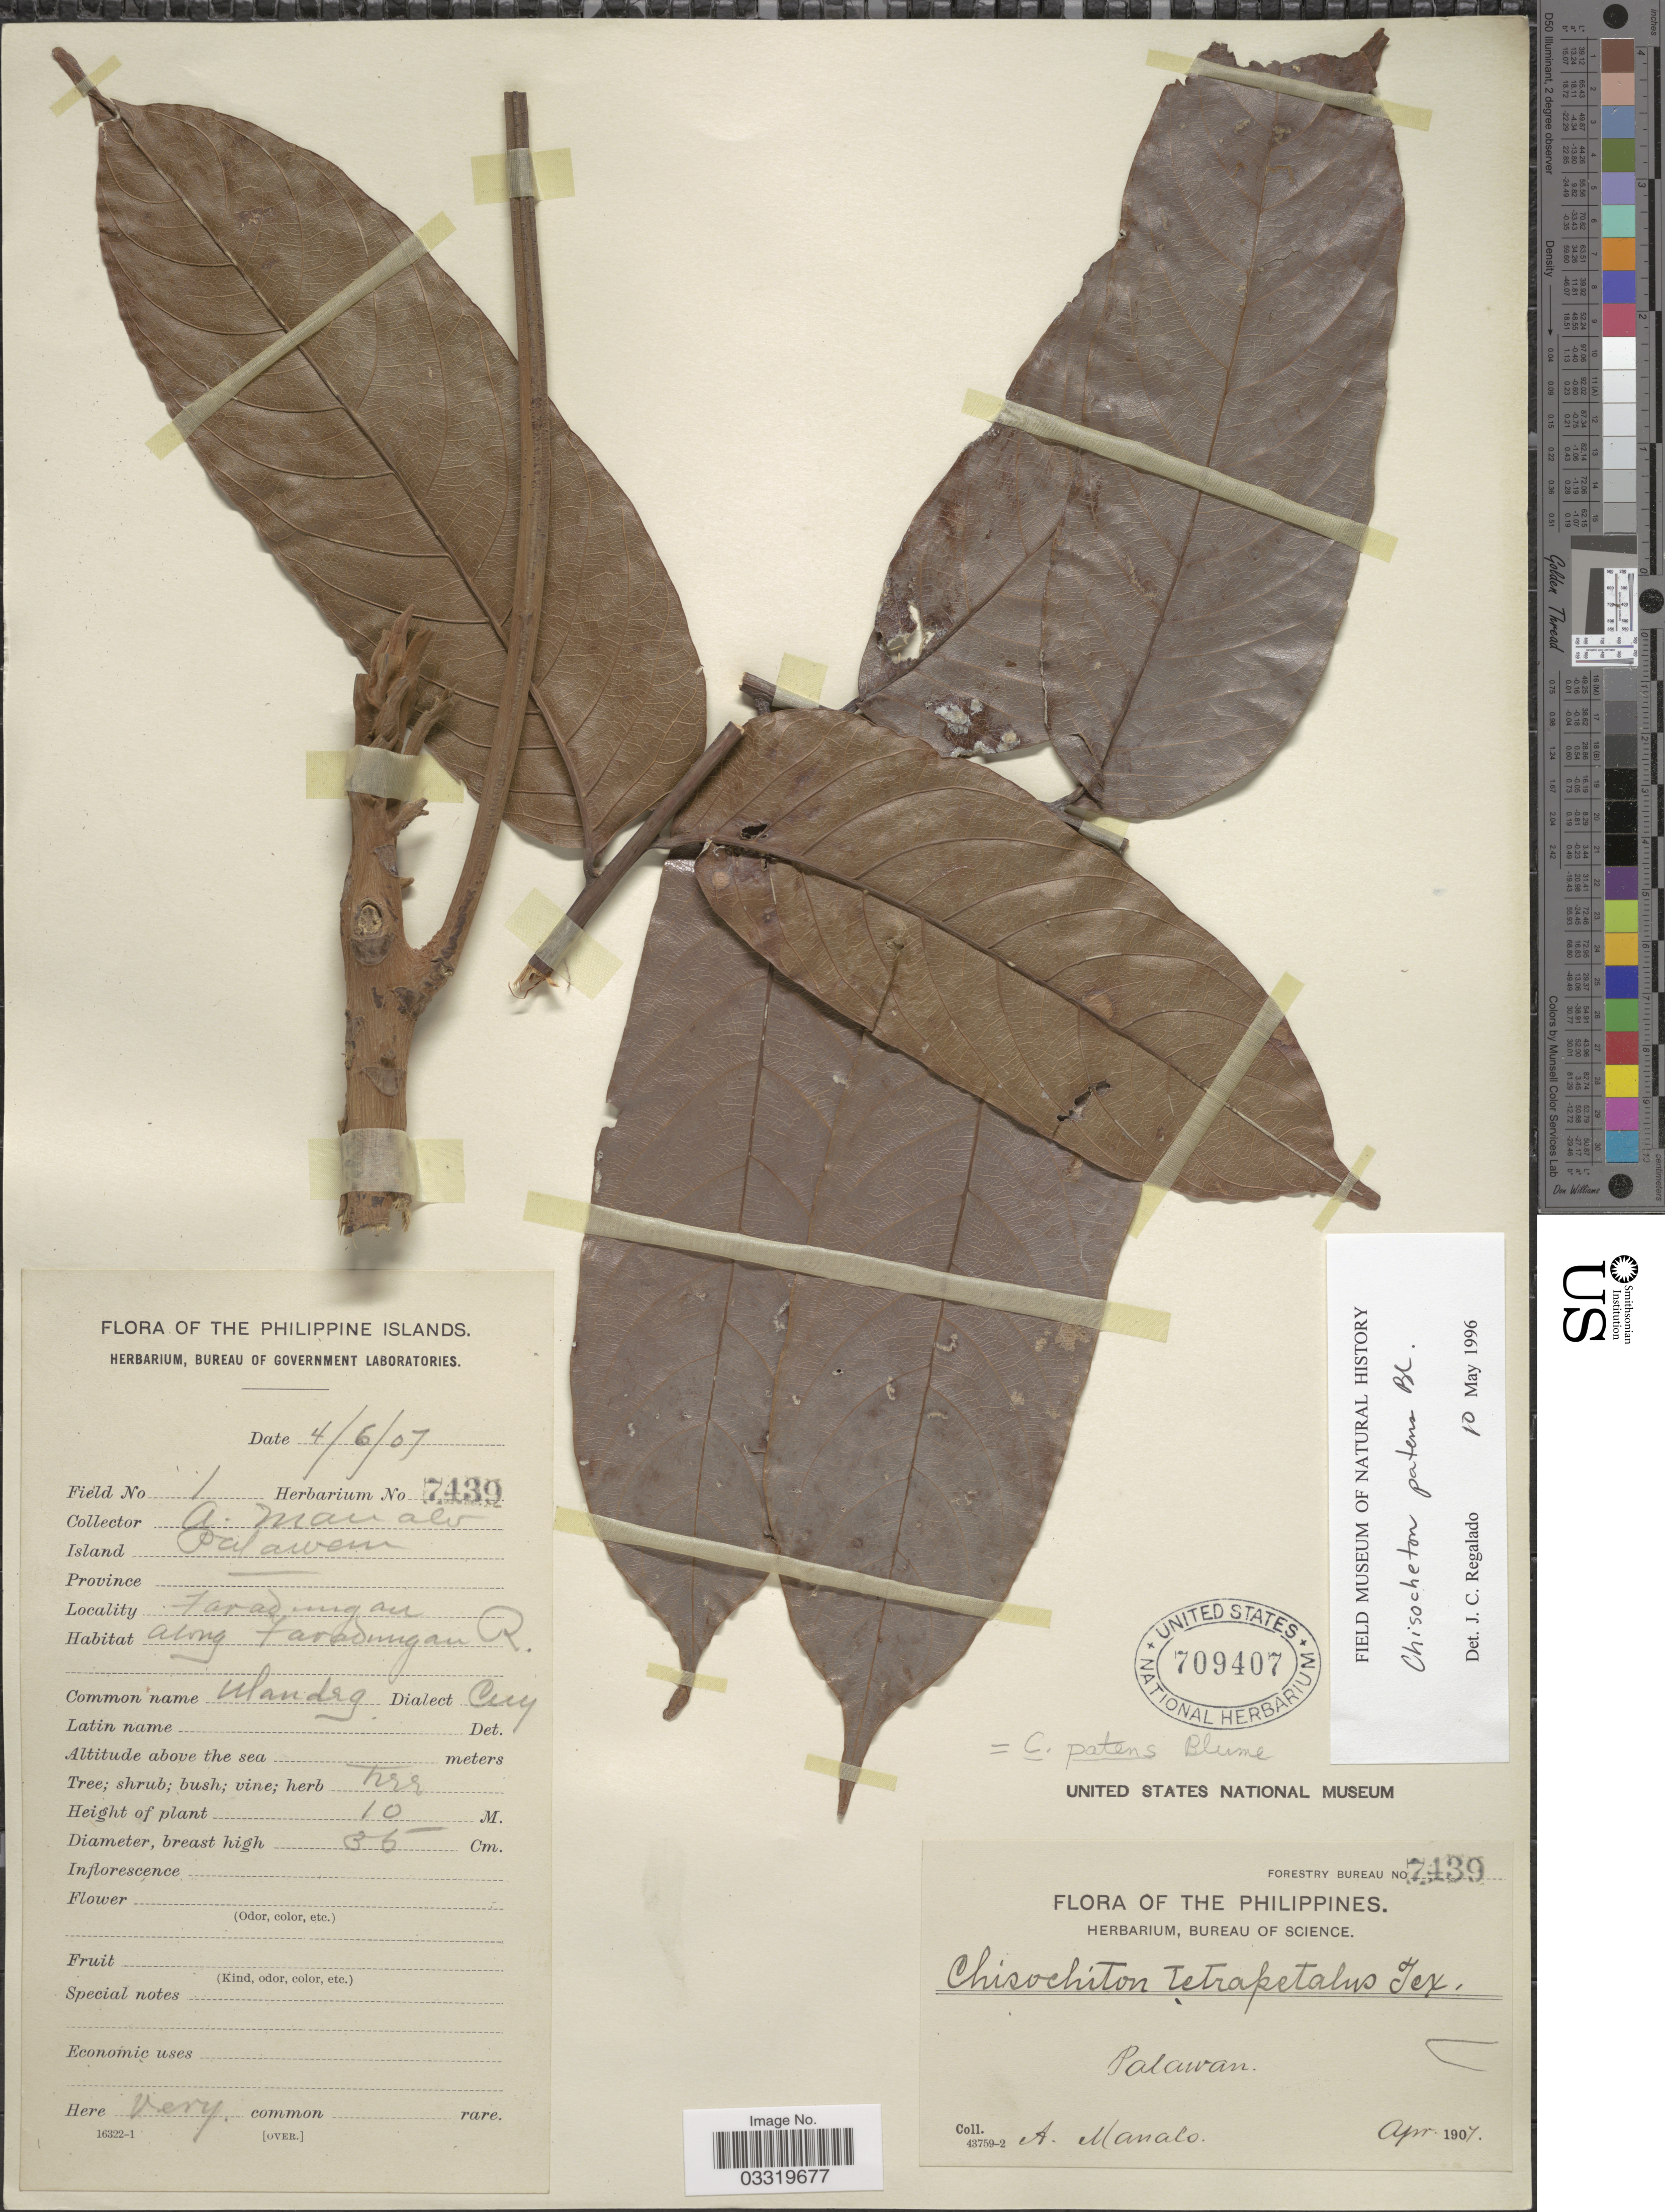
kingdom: Plantae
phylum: Tracheophyta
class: Magnoliopsida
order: Sapindales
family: Meliaceae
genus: Chisocheton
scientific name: Chisocheton patens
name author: Blume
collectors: A. Manalo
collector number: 1/Forestry Bureau 7439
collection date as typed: Transcribed d/m/y: 6/4/7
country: Philippines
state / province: Mimaropa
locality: Island Palawan. Taradungan.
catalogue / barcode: US 709407